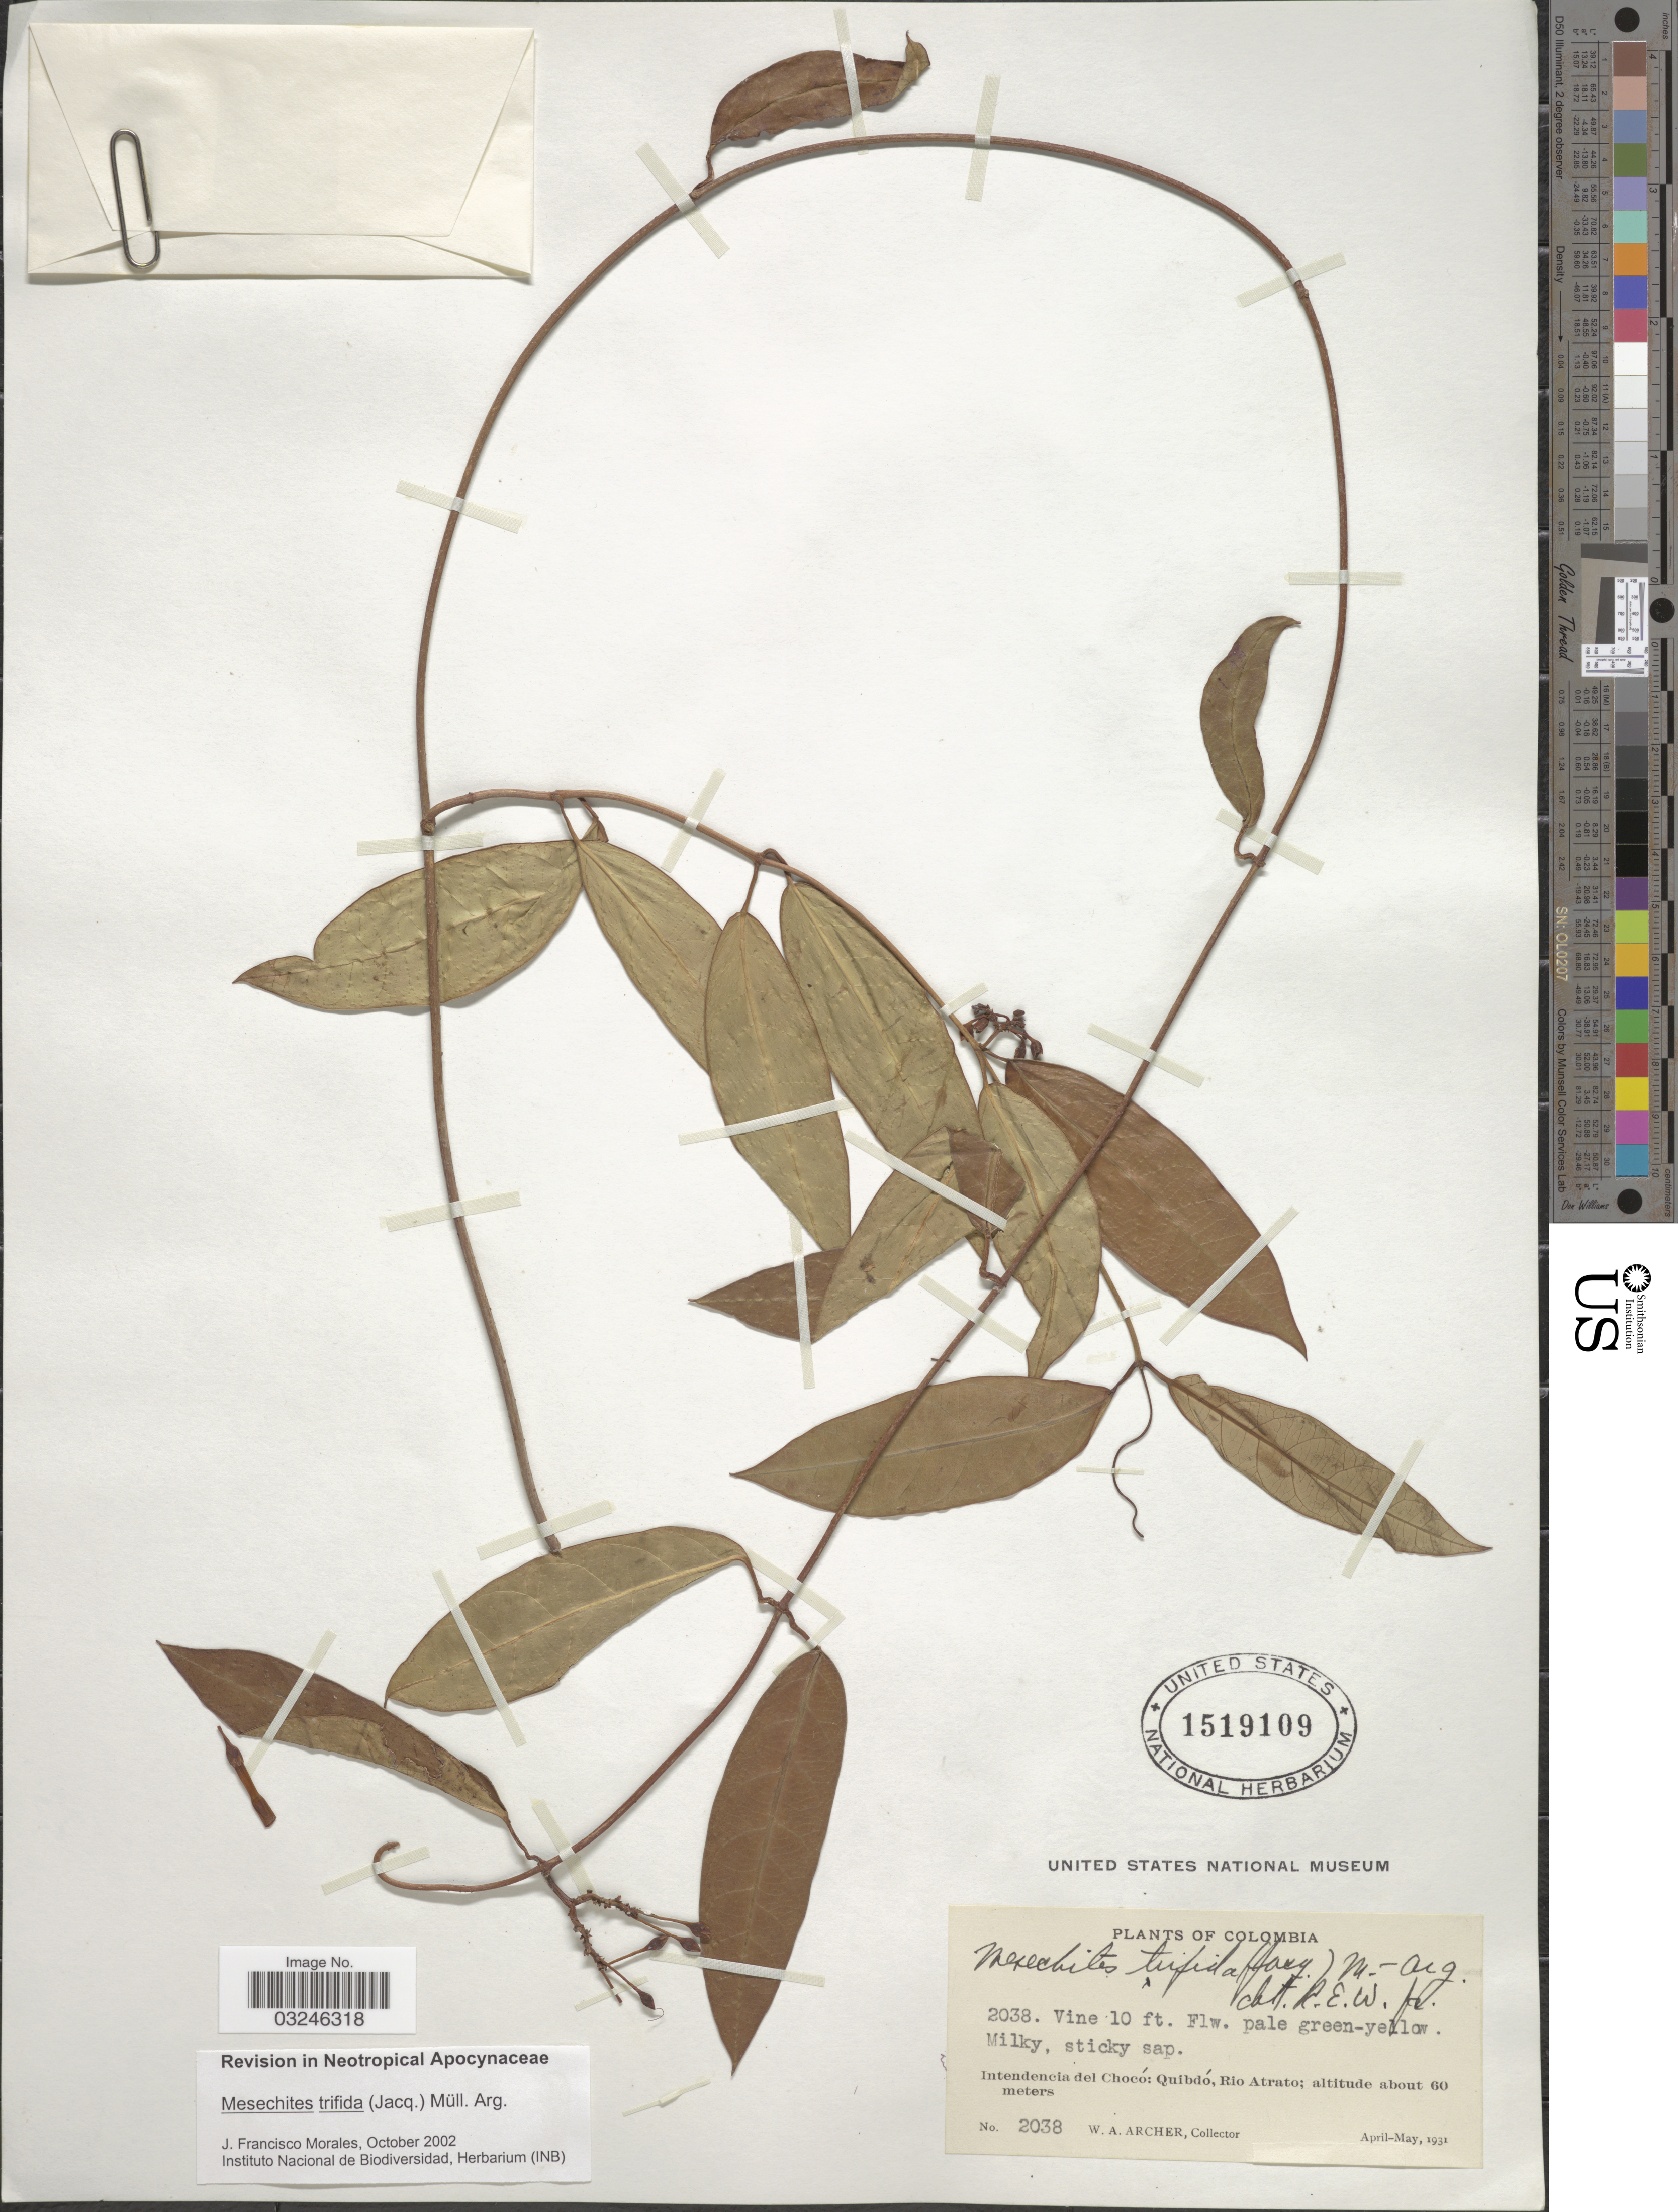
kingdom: Plantae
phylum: Tracheophyta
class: Magnoliopsida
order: Gentianales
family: Apocynaceae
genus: Mesechites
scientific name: Mesechites trifidus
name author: (Jacq.) Müll. Arg.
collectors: W. Archer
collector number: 2038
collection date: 1931-04/1931-05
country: Colombia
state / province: Chocó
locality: Intendencia del Chocó: Quibdó, Rio Atrato.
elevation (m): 60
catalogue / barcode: US 1519109